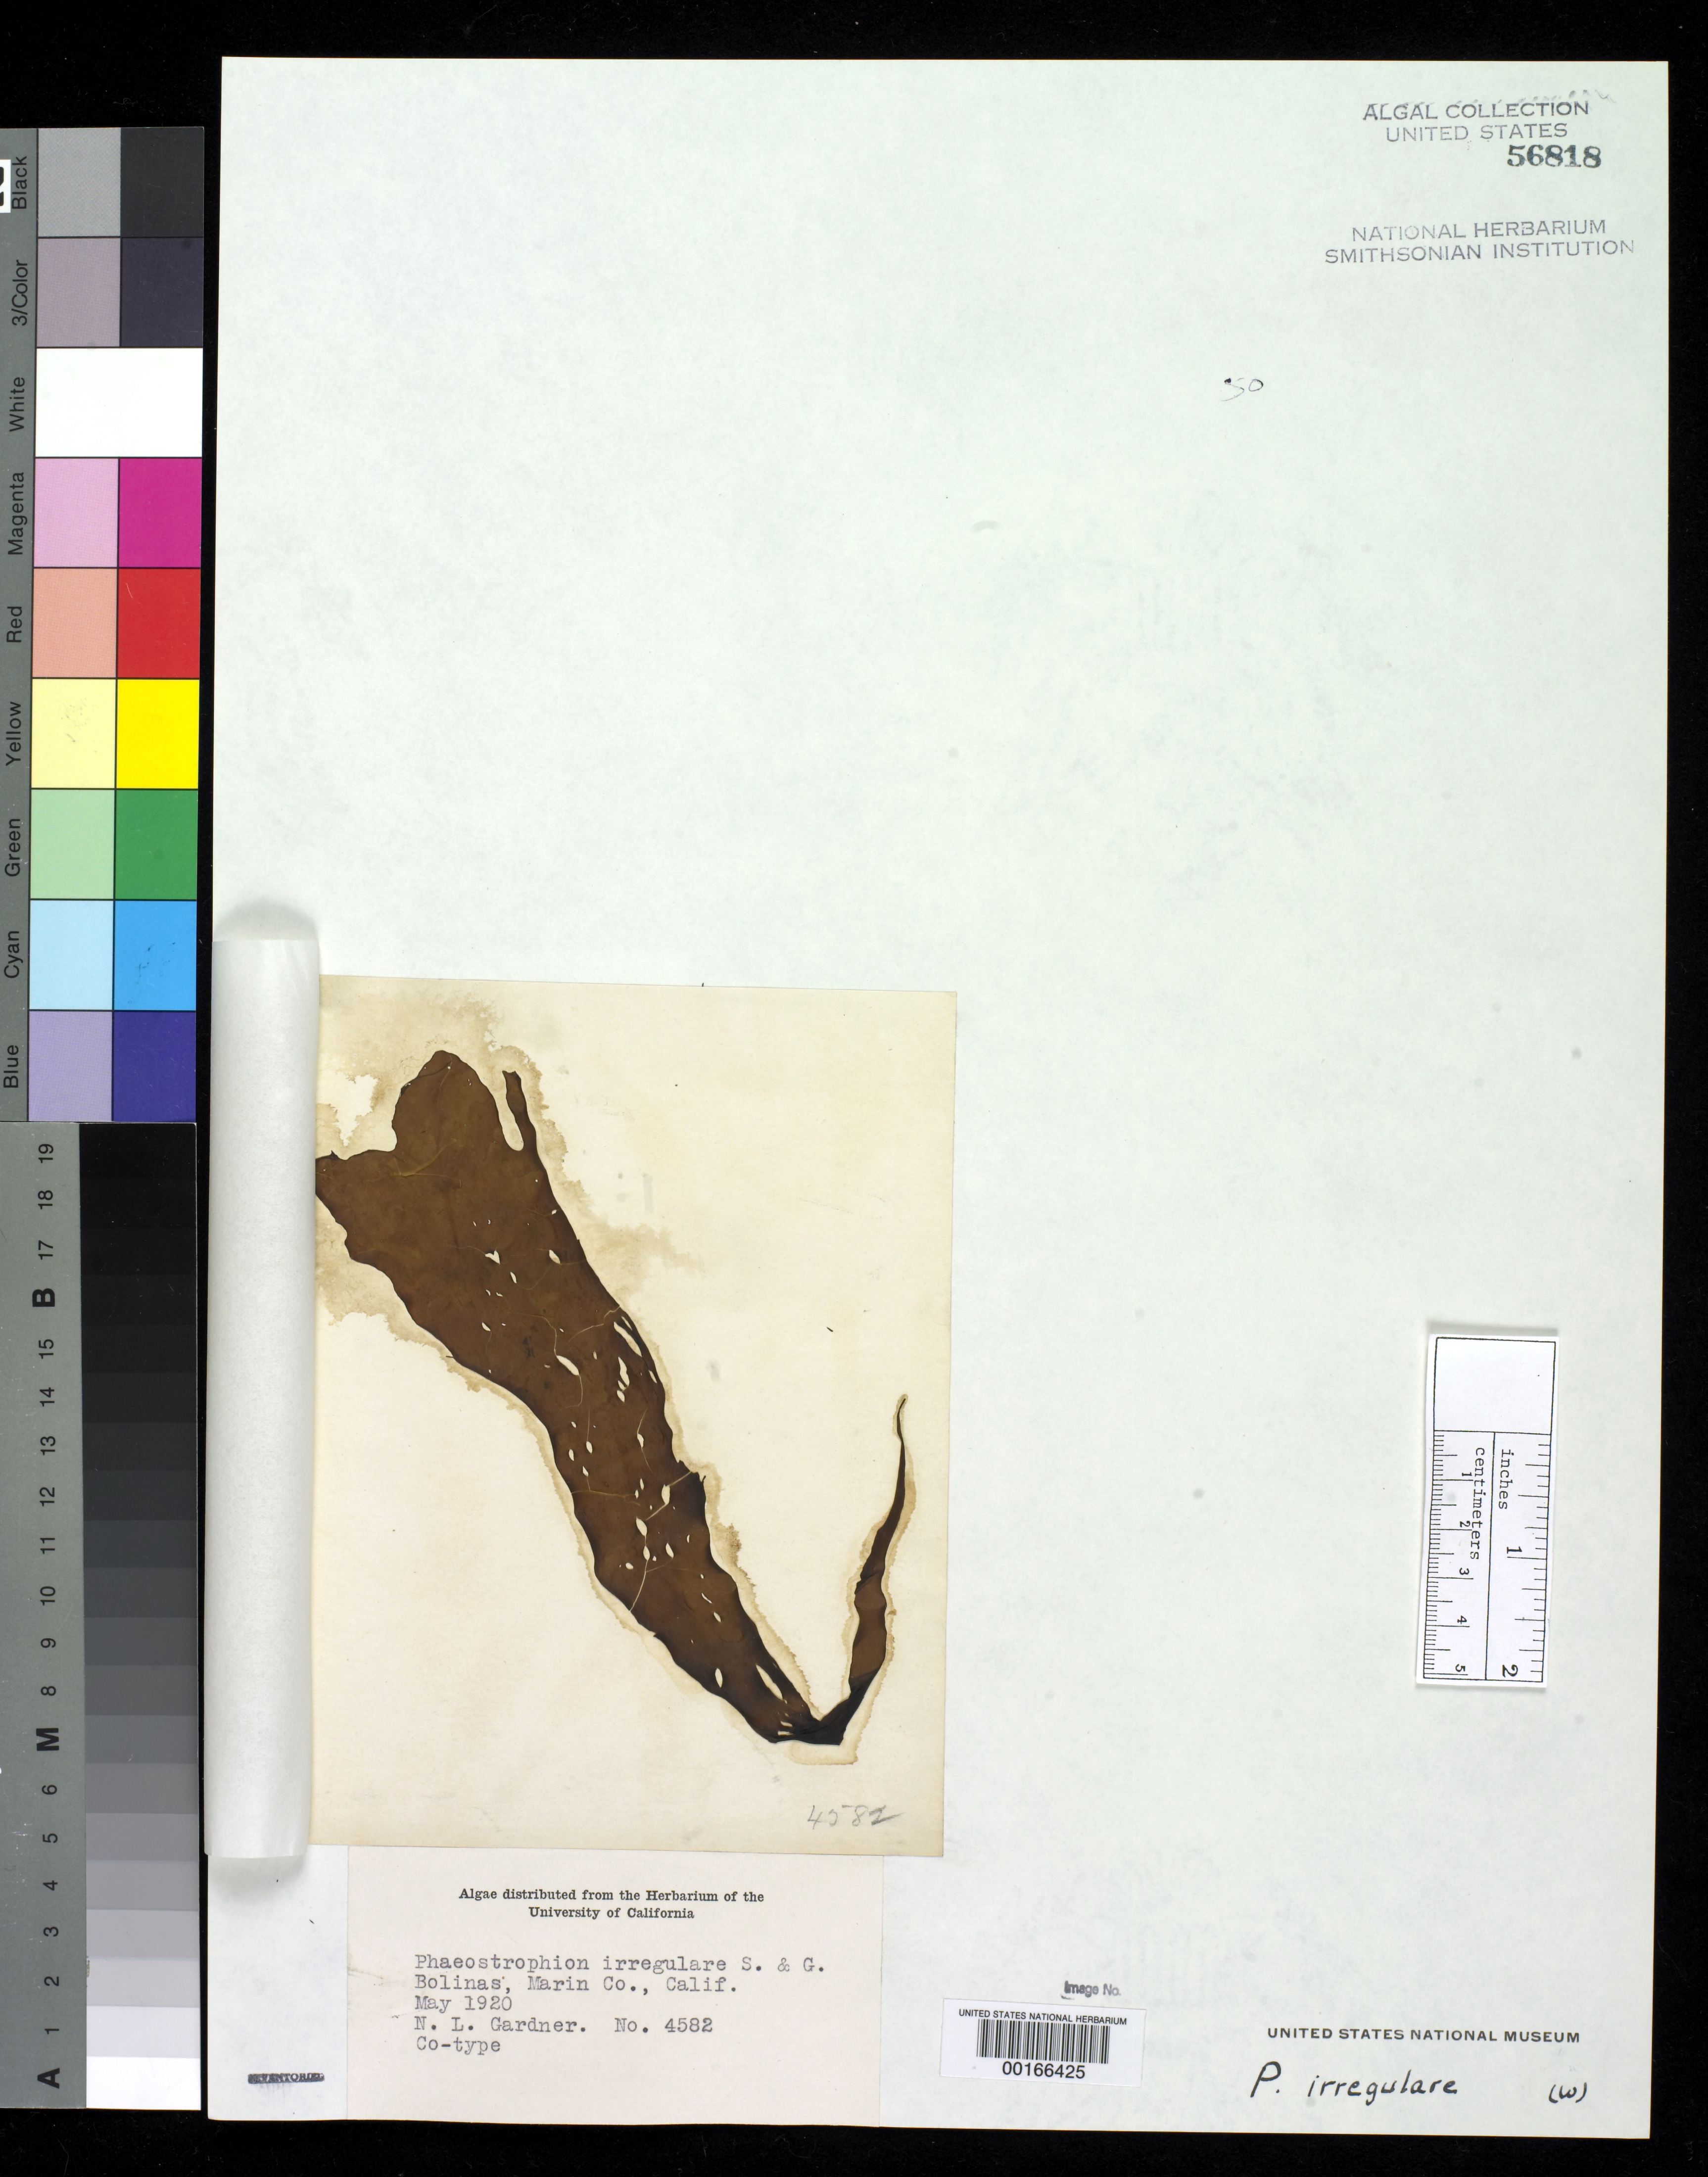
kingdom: Chromista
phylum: Ochrophyta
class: Phaeophyceae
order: Laminariales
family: Laminariaceae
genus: Phaeostrophion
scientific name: Phaeostrophion irregulare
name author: Setch. & N.L. Gardner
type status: Isotype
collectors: N. Gardner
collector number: NLG 4582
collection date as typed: May 1920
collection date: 1920-05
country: United States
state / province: California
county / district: Marin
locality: Bolinas.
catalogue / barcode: US 56818